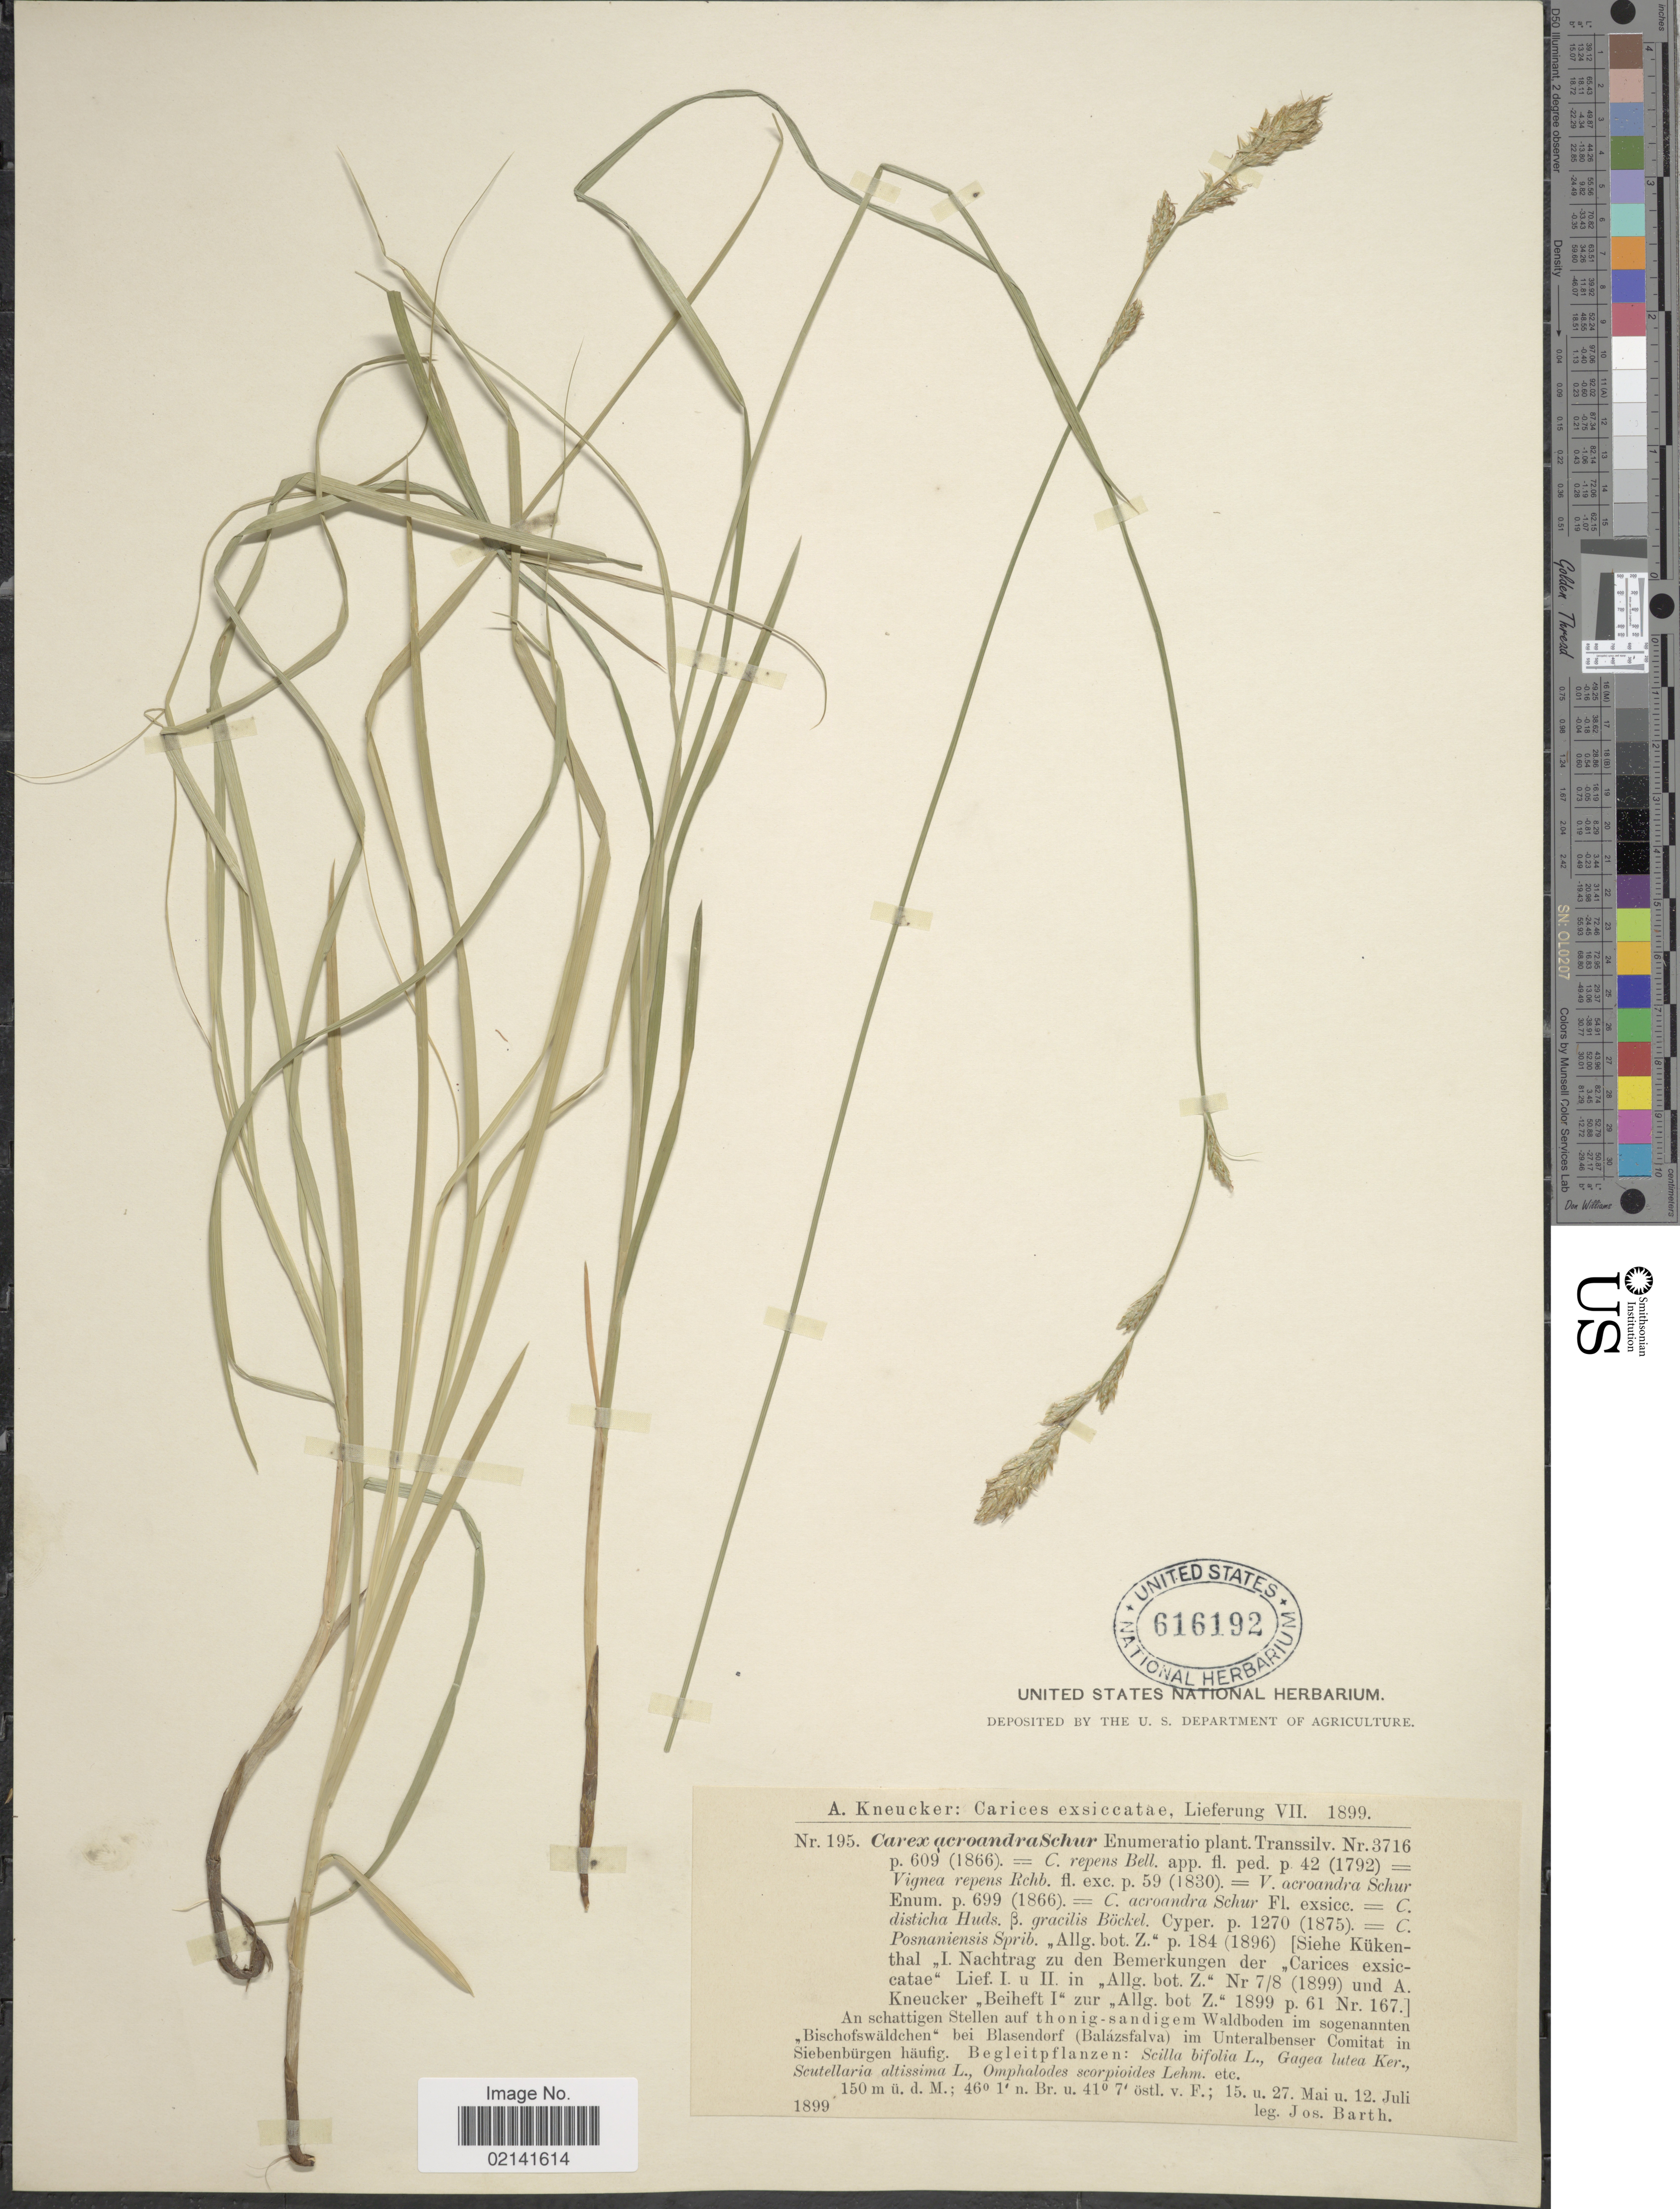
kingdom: Plantae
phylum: Tracheophyta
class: Liliopsida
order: Poales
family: Cyperaceae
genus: Carex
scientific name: Carex repens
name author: Bellardi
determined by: Strong, Mark T., (BOT), Smithsonian Institution - National Museum of Natural History (UNITED STATES)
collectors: J. Barth & A. Kneucker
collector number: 195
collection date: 1899-05-27/1899-07-12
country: Romania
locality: Carices exsciccatae, An schattigen Stellen auf thonig-sandigem Walboden im sogenannten "Bischofswaldchen" bei Blasendorf (Balazsfalva) im Unteralbenser Comitat in Siebenburgen haufig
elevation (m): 150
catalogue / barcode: US 616192